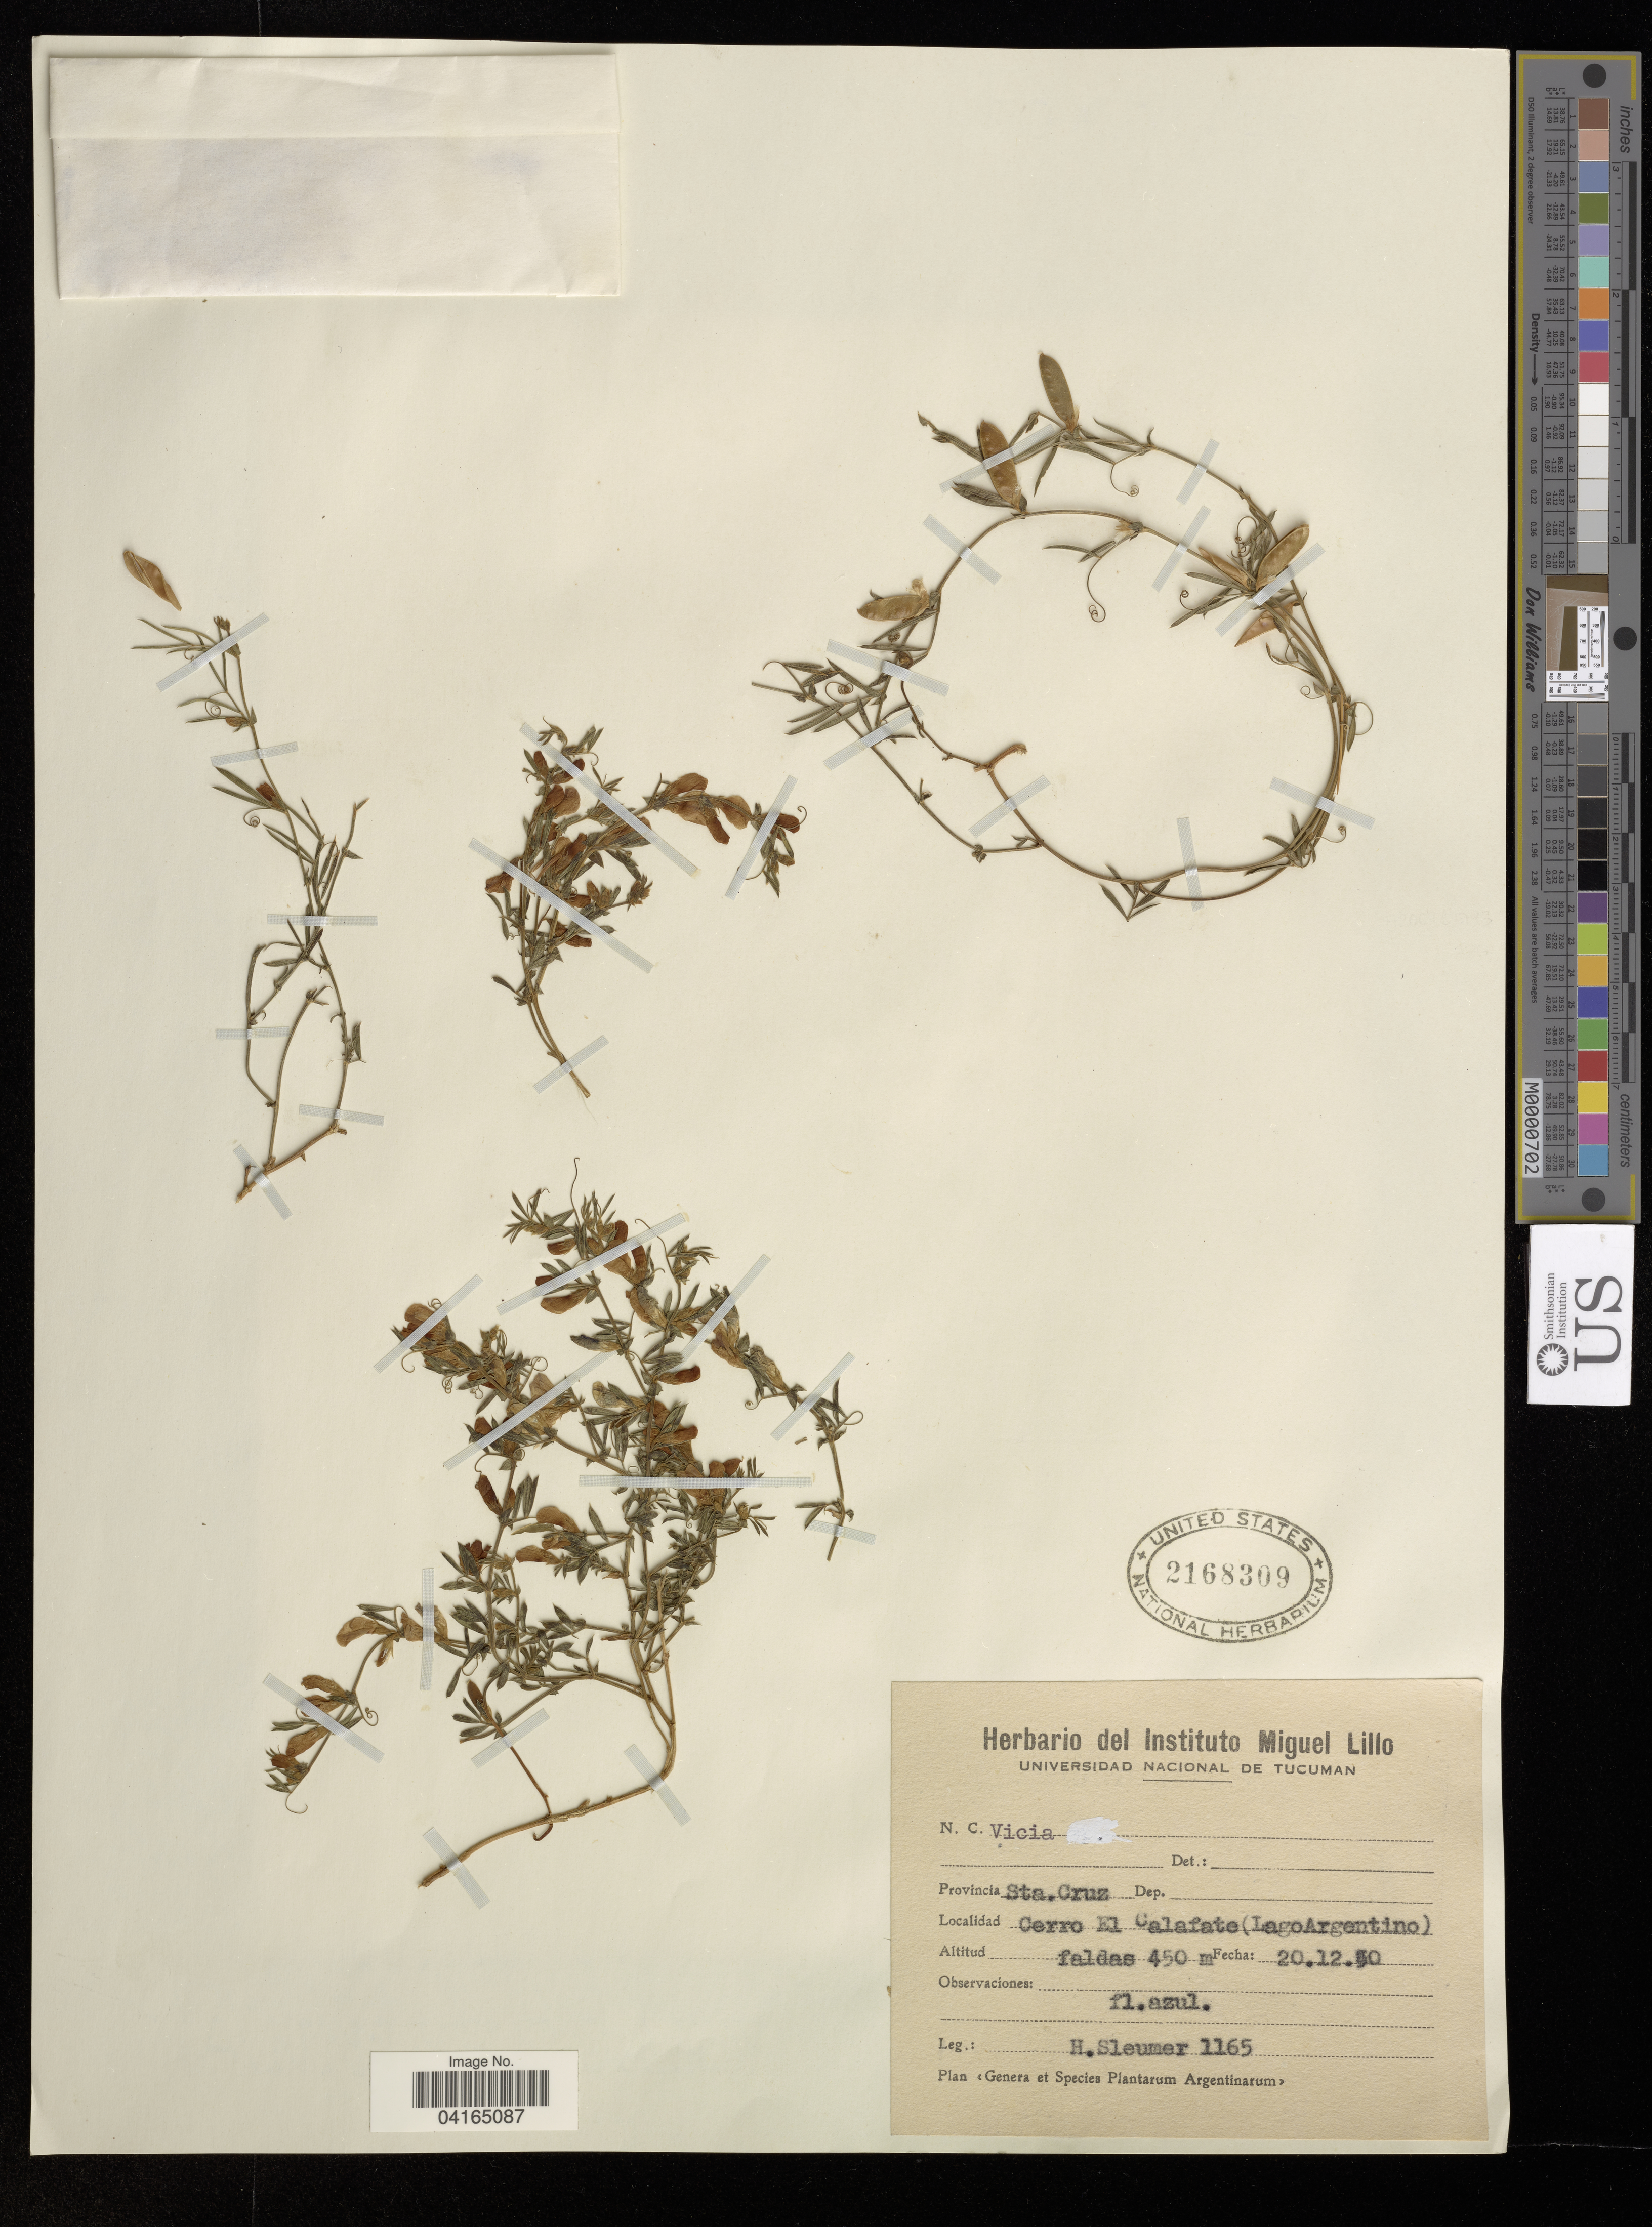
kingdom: Plantae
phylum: Tracheophyta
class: Magnoliopsida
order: Fabales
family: Fabaceae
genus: Vicia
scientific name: Vicia sp.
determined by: Hechenleitner, Paulina, RBG Edinburgh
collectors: H. O. Sleumer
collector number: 1165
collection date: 1950-12-20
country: Argentina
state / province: Santa Cruz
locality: Provincia Sta. Cruz. Cerro El Calafate (LagoArgentino).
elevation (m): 450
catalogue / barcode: US 2168309